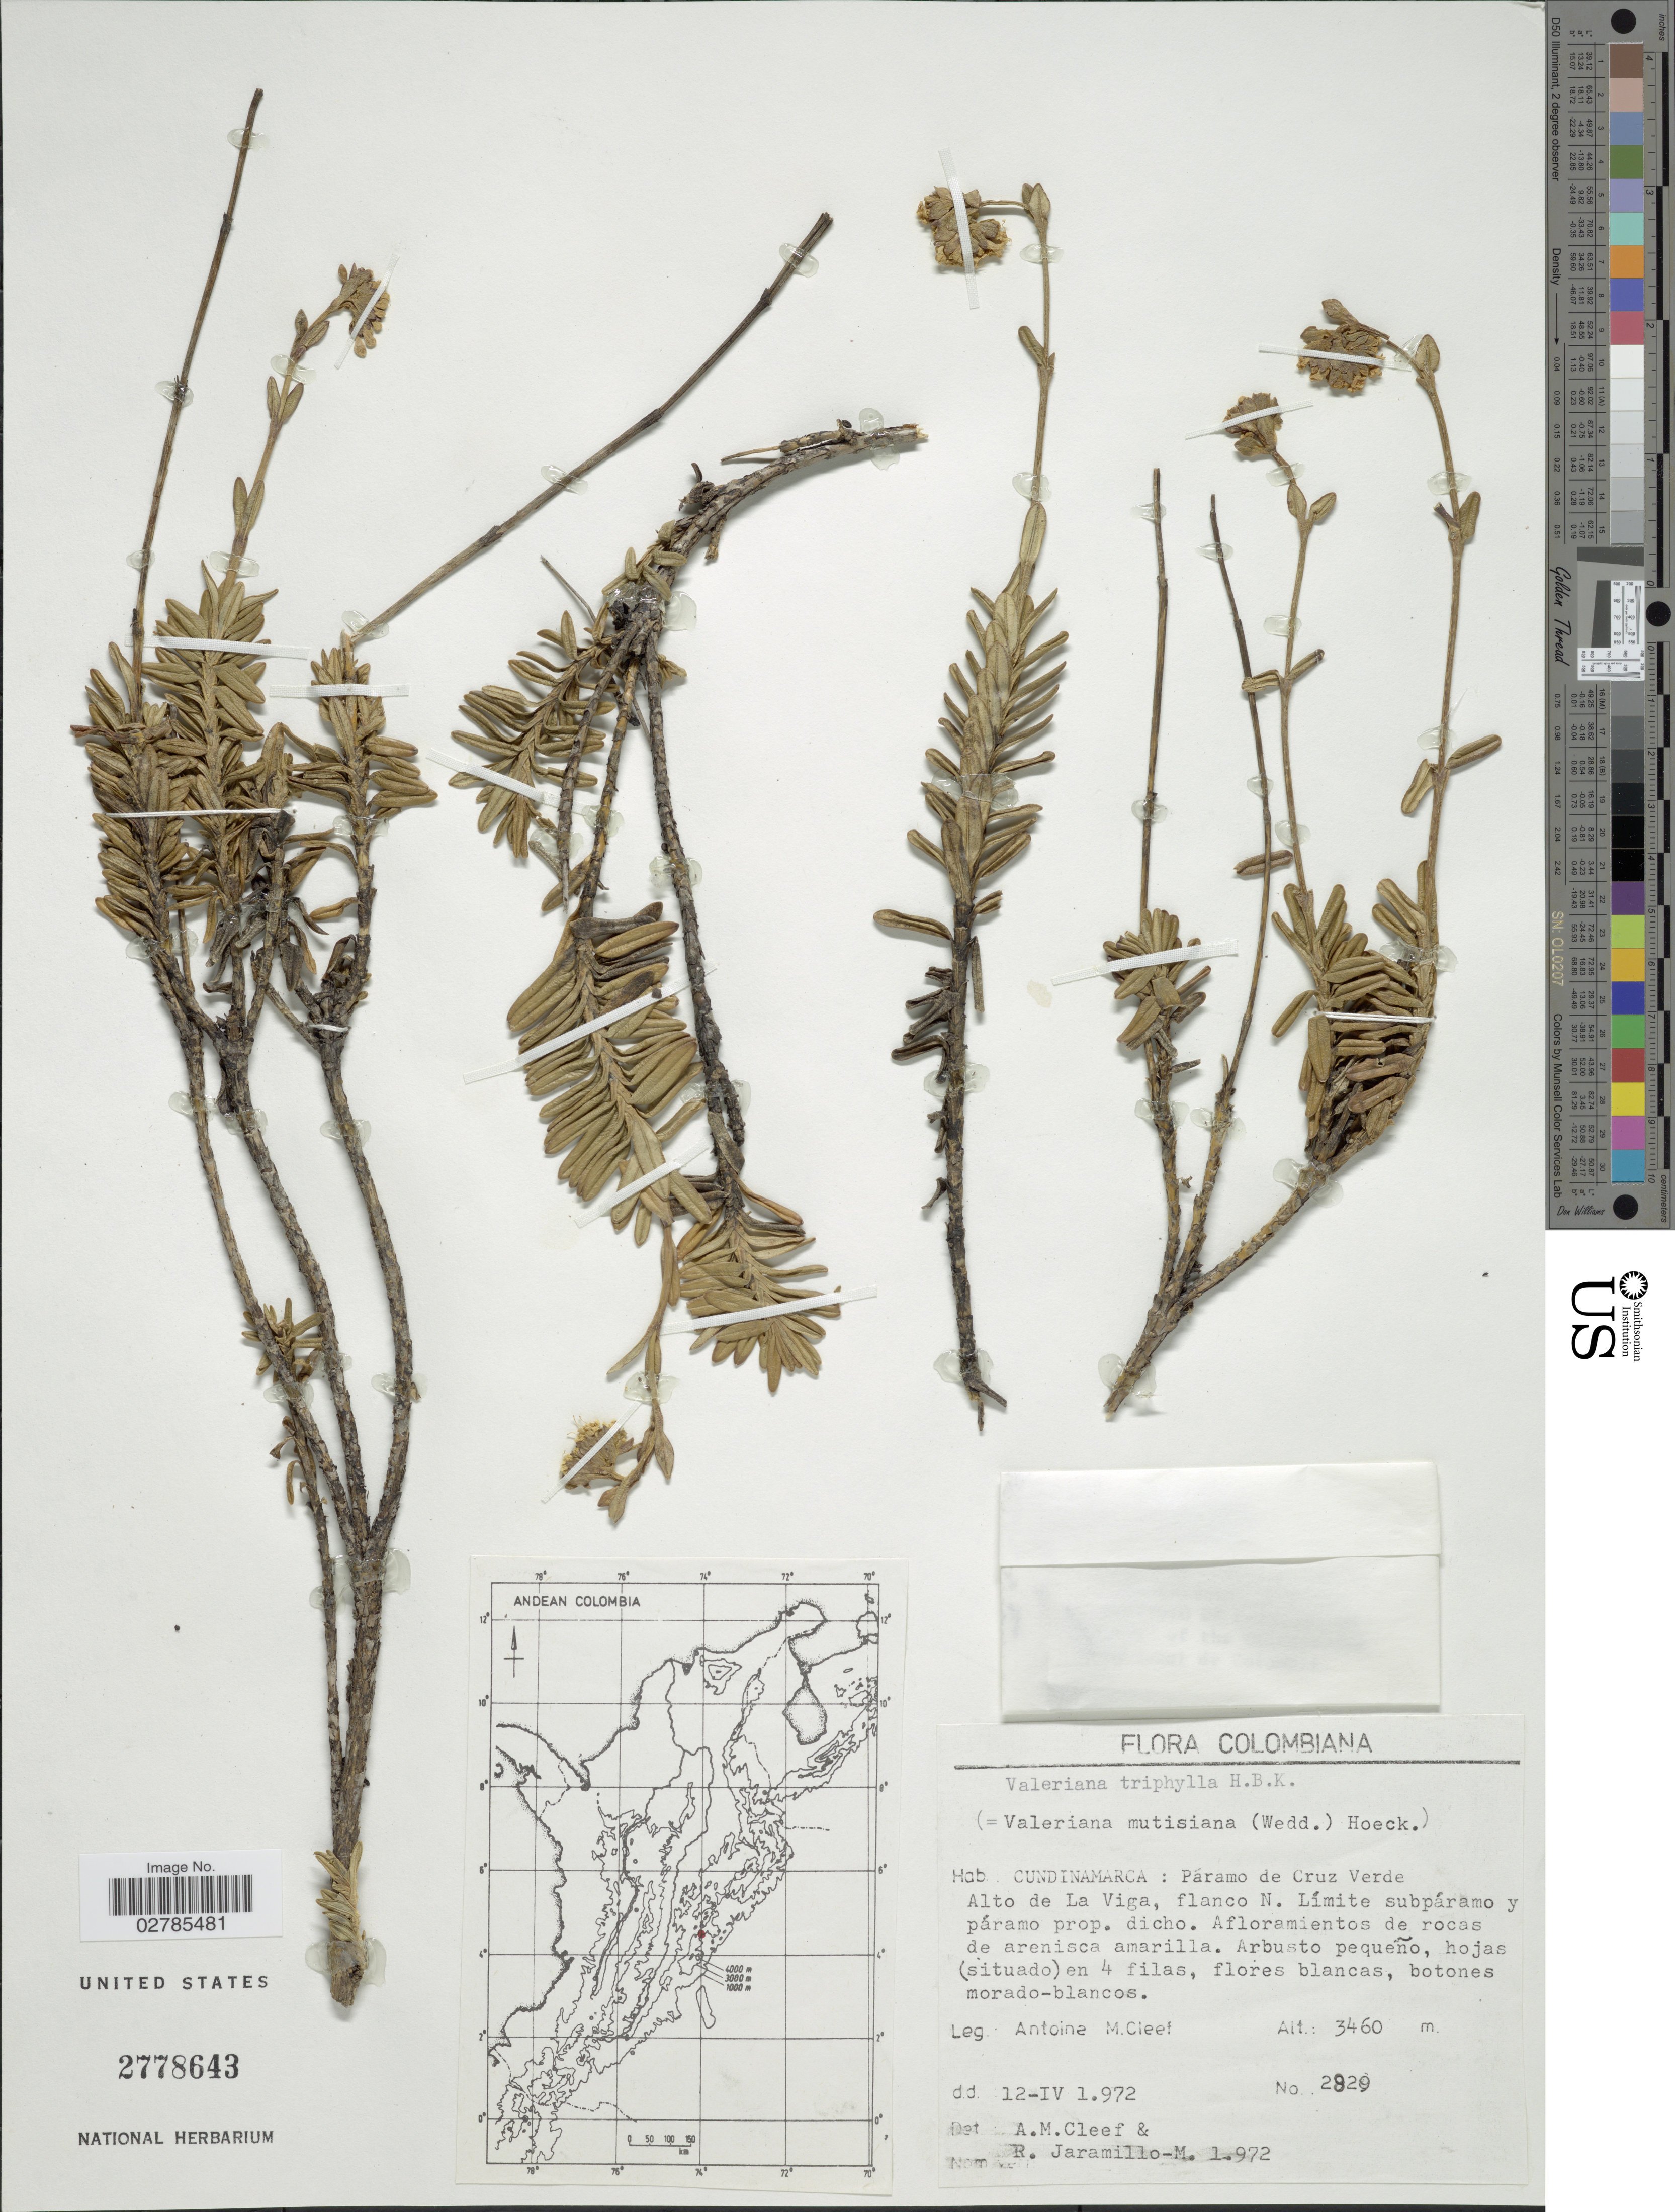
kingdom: Plantae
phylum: Tracheophyta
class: Magnoliopsida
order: Dipsacales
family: Caprifoliaceae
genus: Valeriana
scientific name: Valeriana triphylla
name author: Kunth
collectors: A. M. Cleef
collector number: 2829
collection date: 1972-04-12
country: Colombia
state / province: Cundinamarca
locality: Páramo de Cruz Verde. Alto de La Viga, flanco N.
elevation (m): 3460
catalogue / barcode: US 2778643